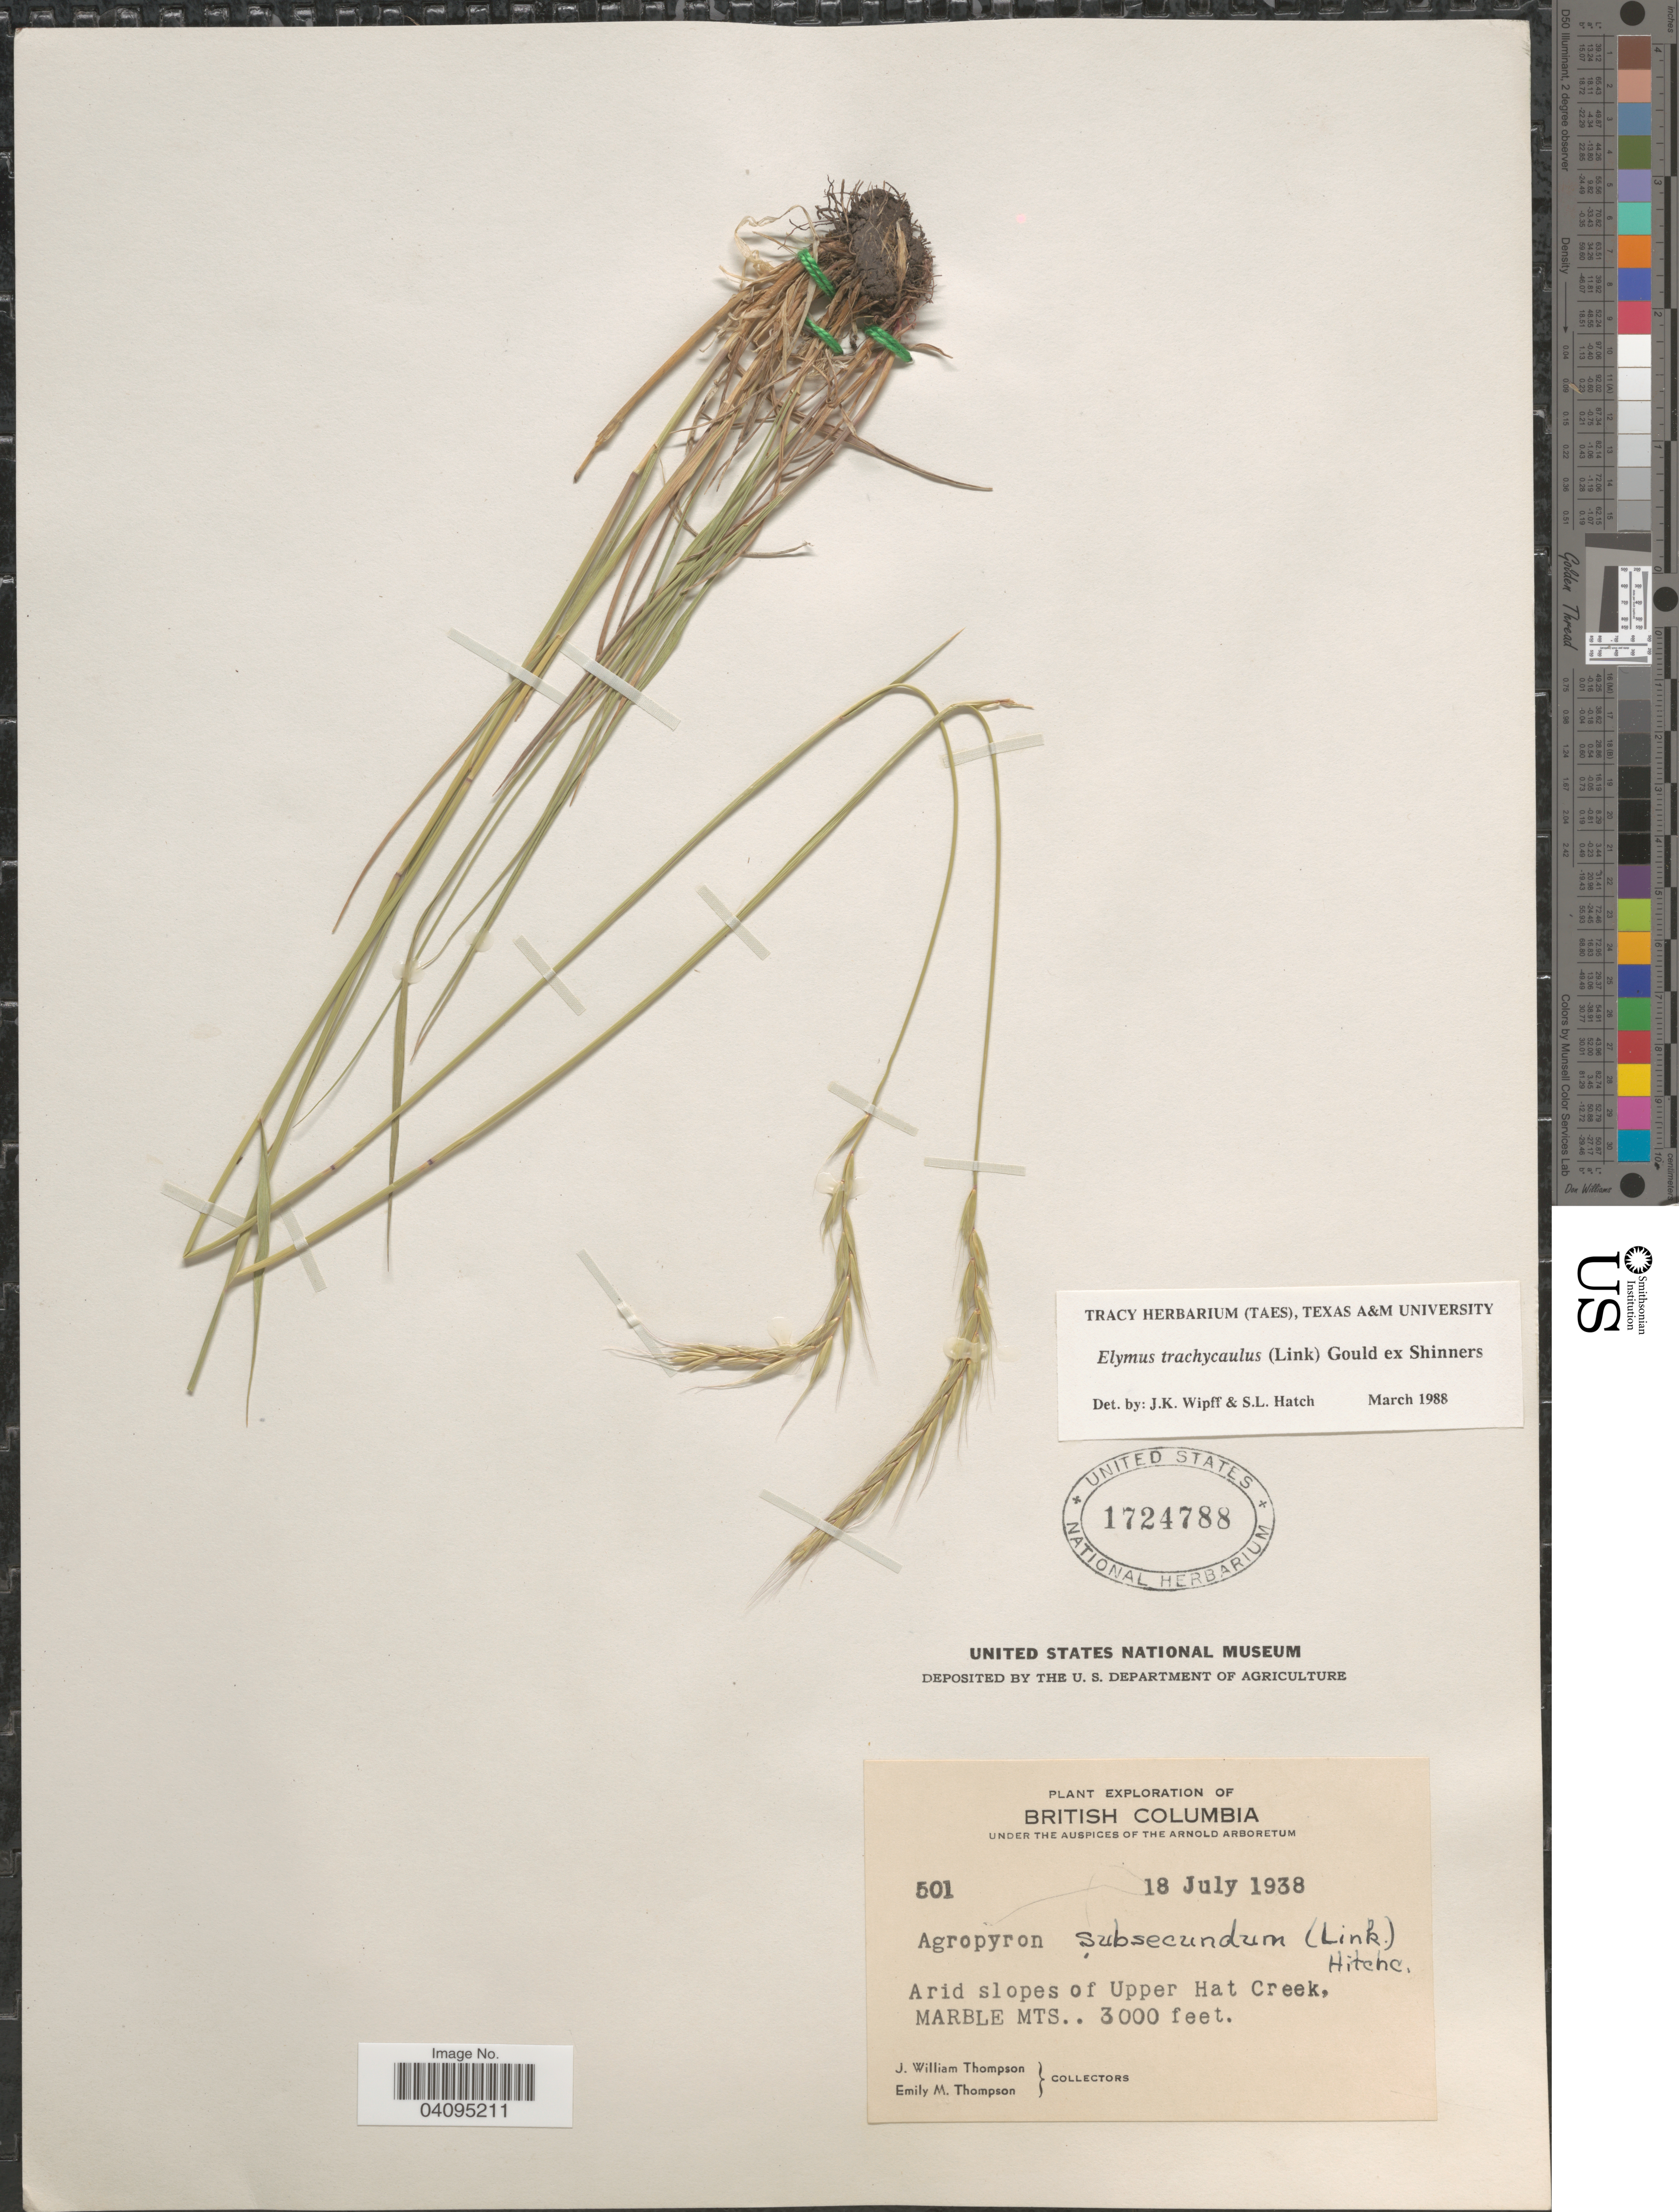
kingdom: Plantae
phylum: Tracheophyta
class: Liliopsida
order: Poales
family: Poaceae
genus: Elymus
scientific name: Elymus trachycaulus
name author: (Link) Gould ex Shinners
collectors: J. W. Thompson & E. M. Thompson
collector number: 501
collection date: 1938-07-18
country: Canada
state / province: British Columbia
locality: Arid slopes of Upper Hat Creek, Marble Mts.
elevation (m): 914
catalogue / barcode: US 1724788